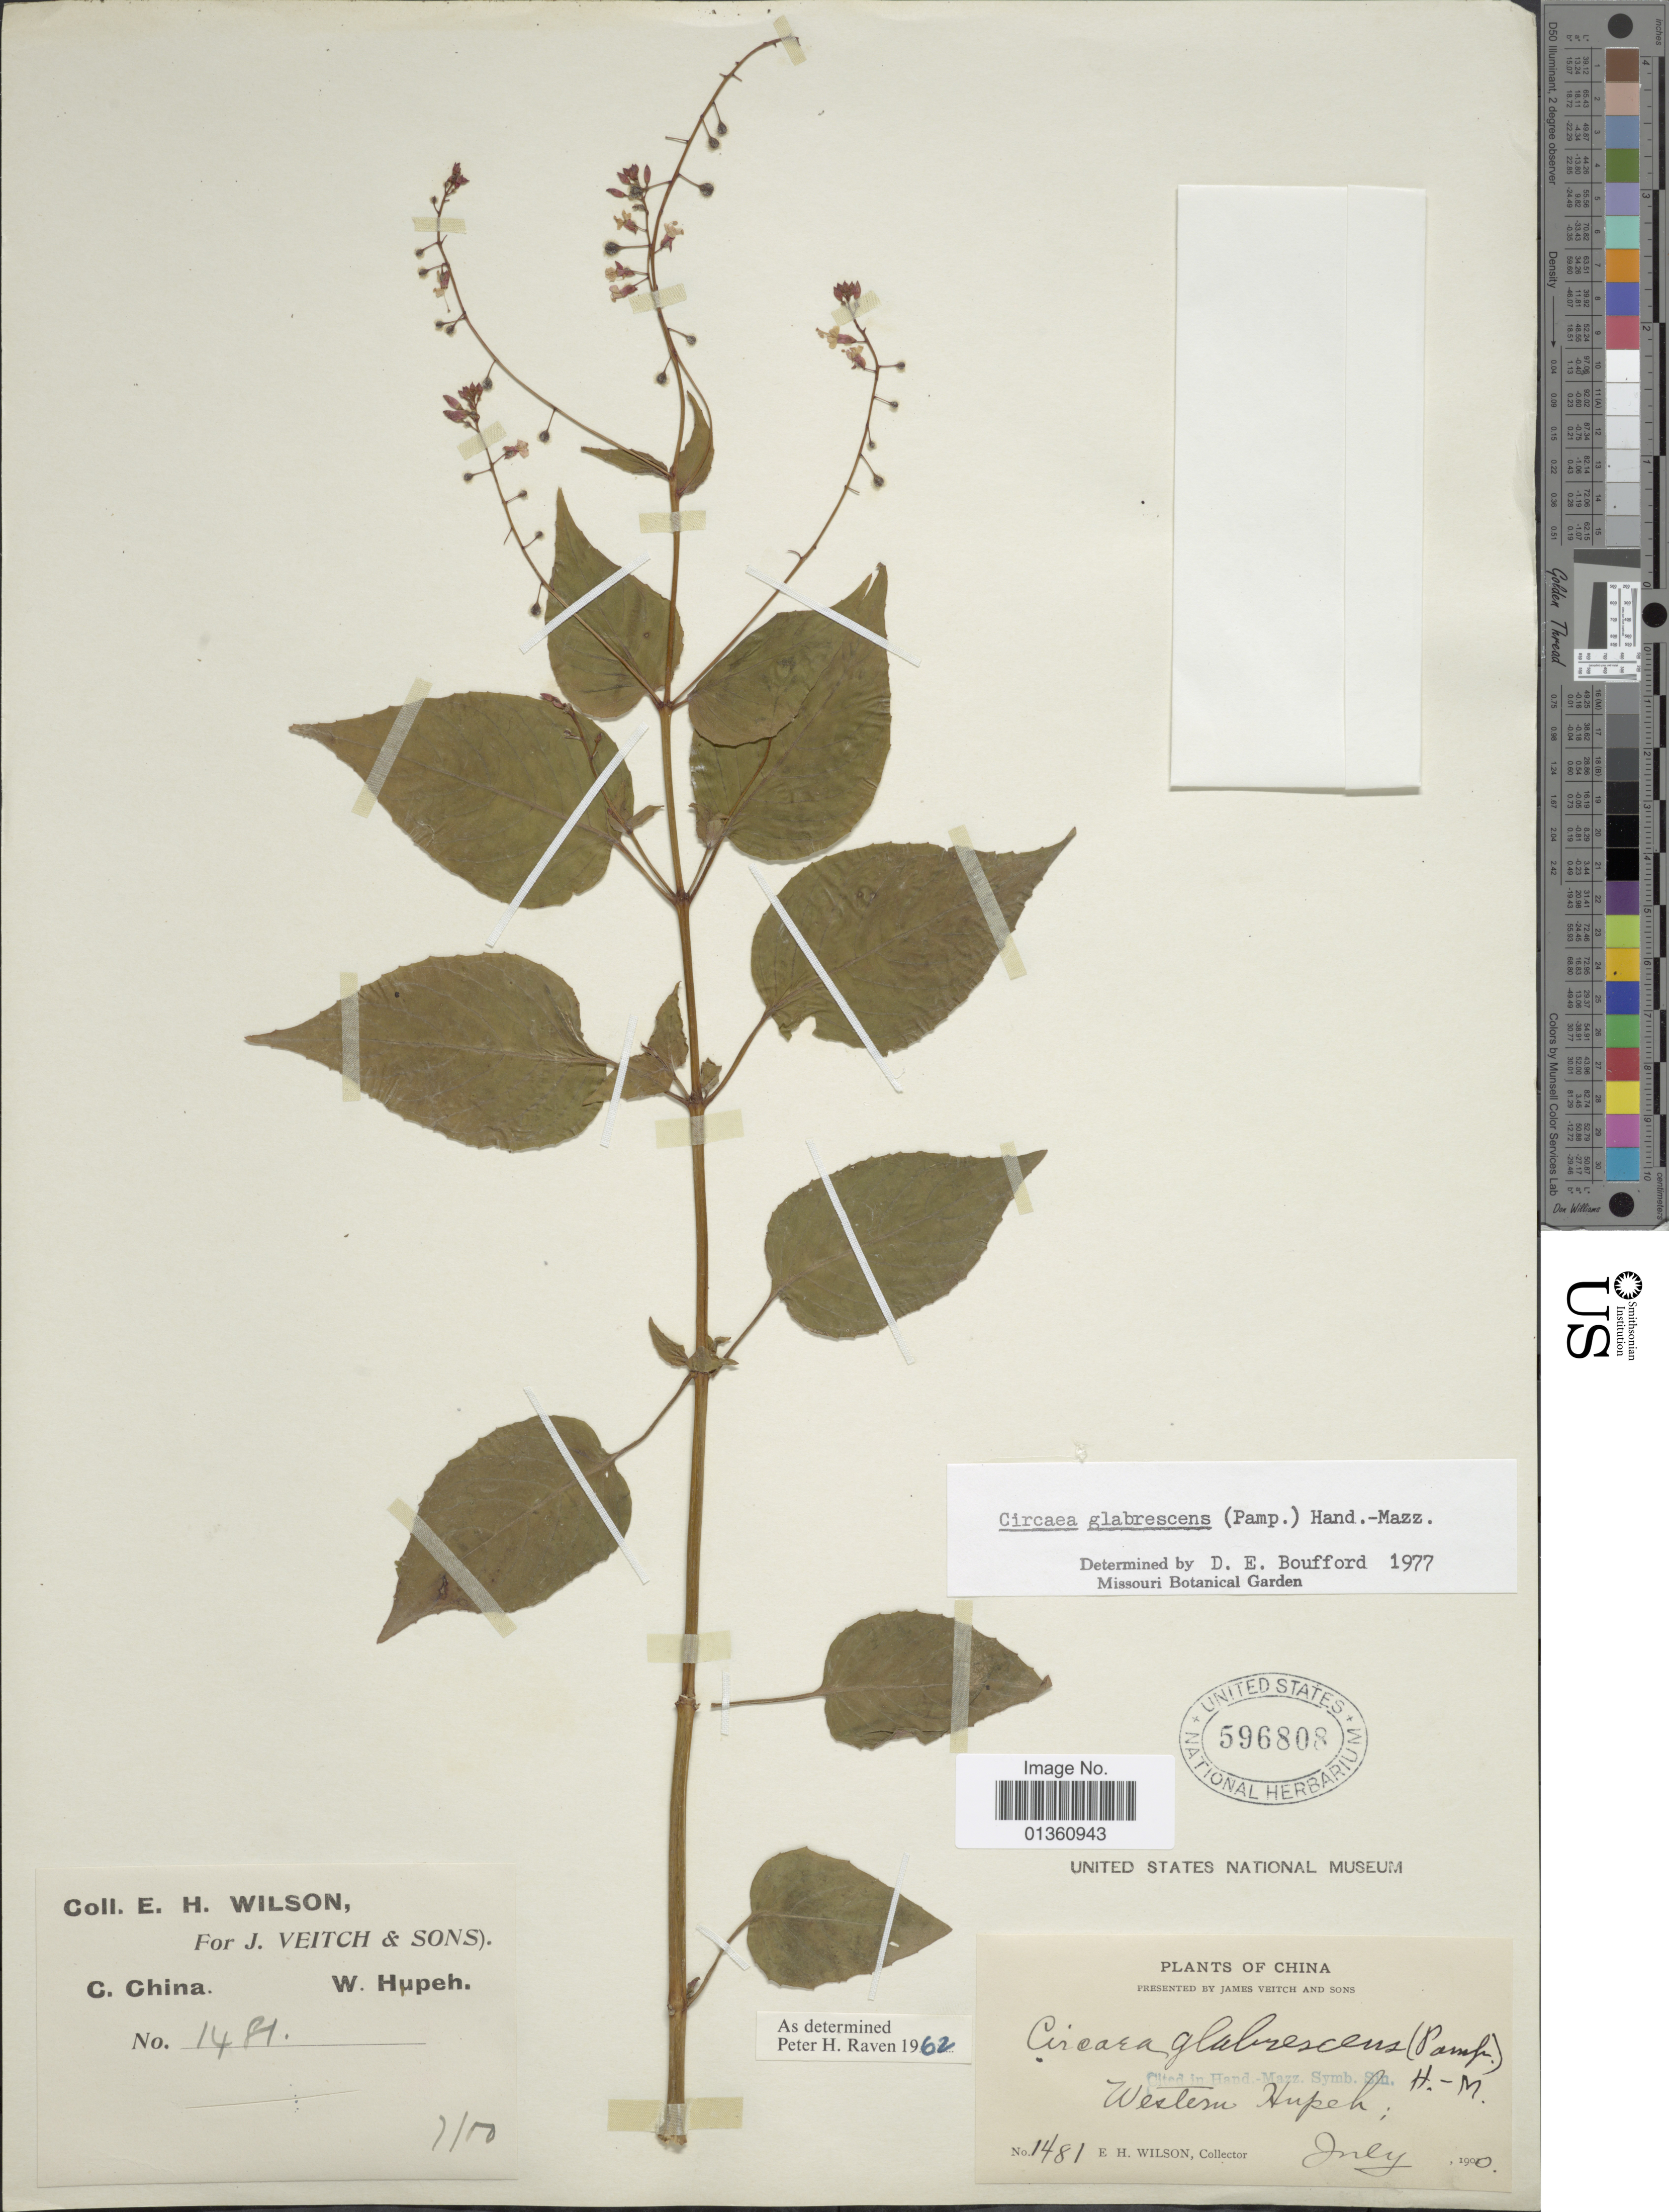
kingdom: Plantae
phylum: Tracheophyta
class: Magnoliopsida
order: Myrtales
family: Onagraceae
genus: Circaea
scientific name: Circaea glabrescens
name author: (Pamp.) Hand.-Mazz.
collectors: E. Wilson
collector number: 1481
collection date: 1900-07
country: China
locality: Western Hupeh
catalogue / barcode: US 596808